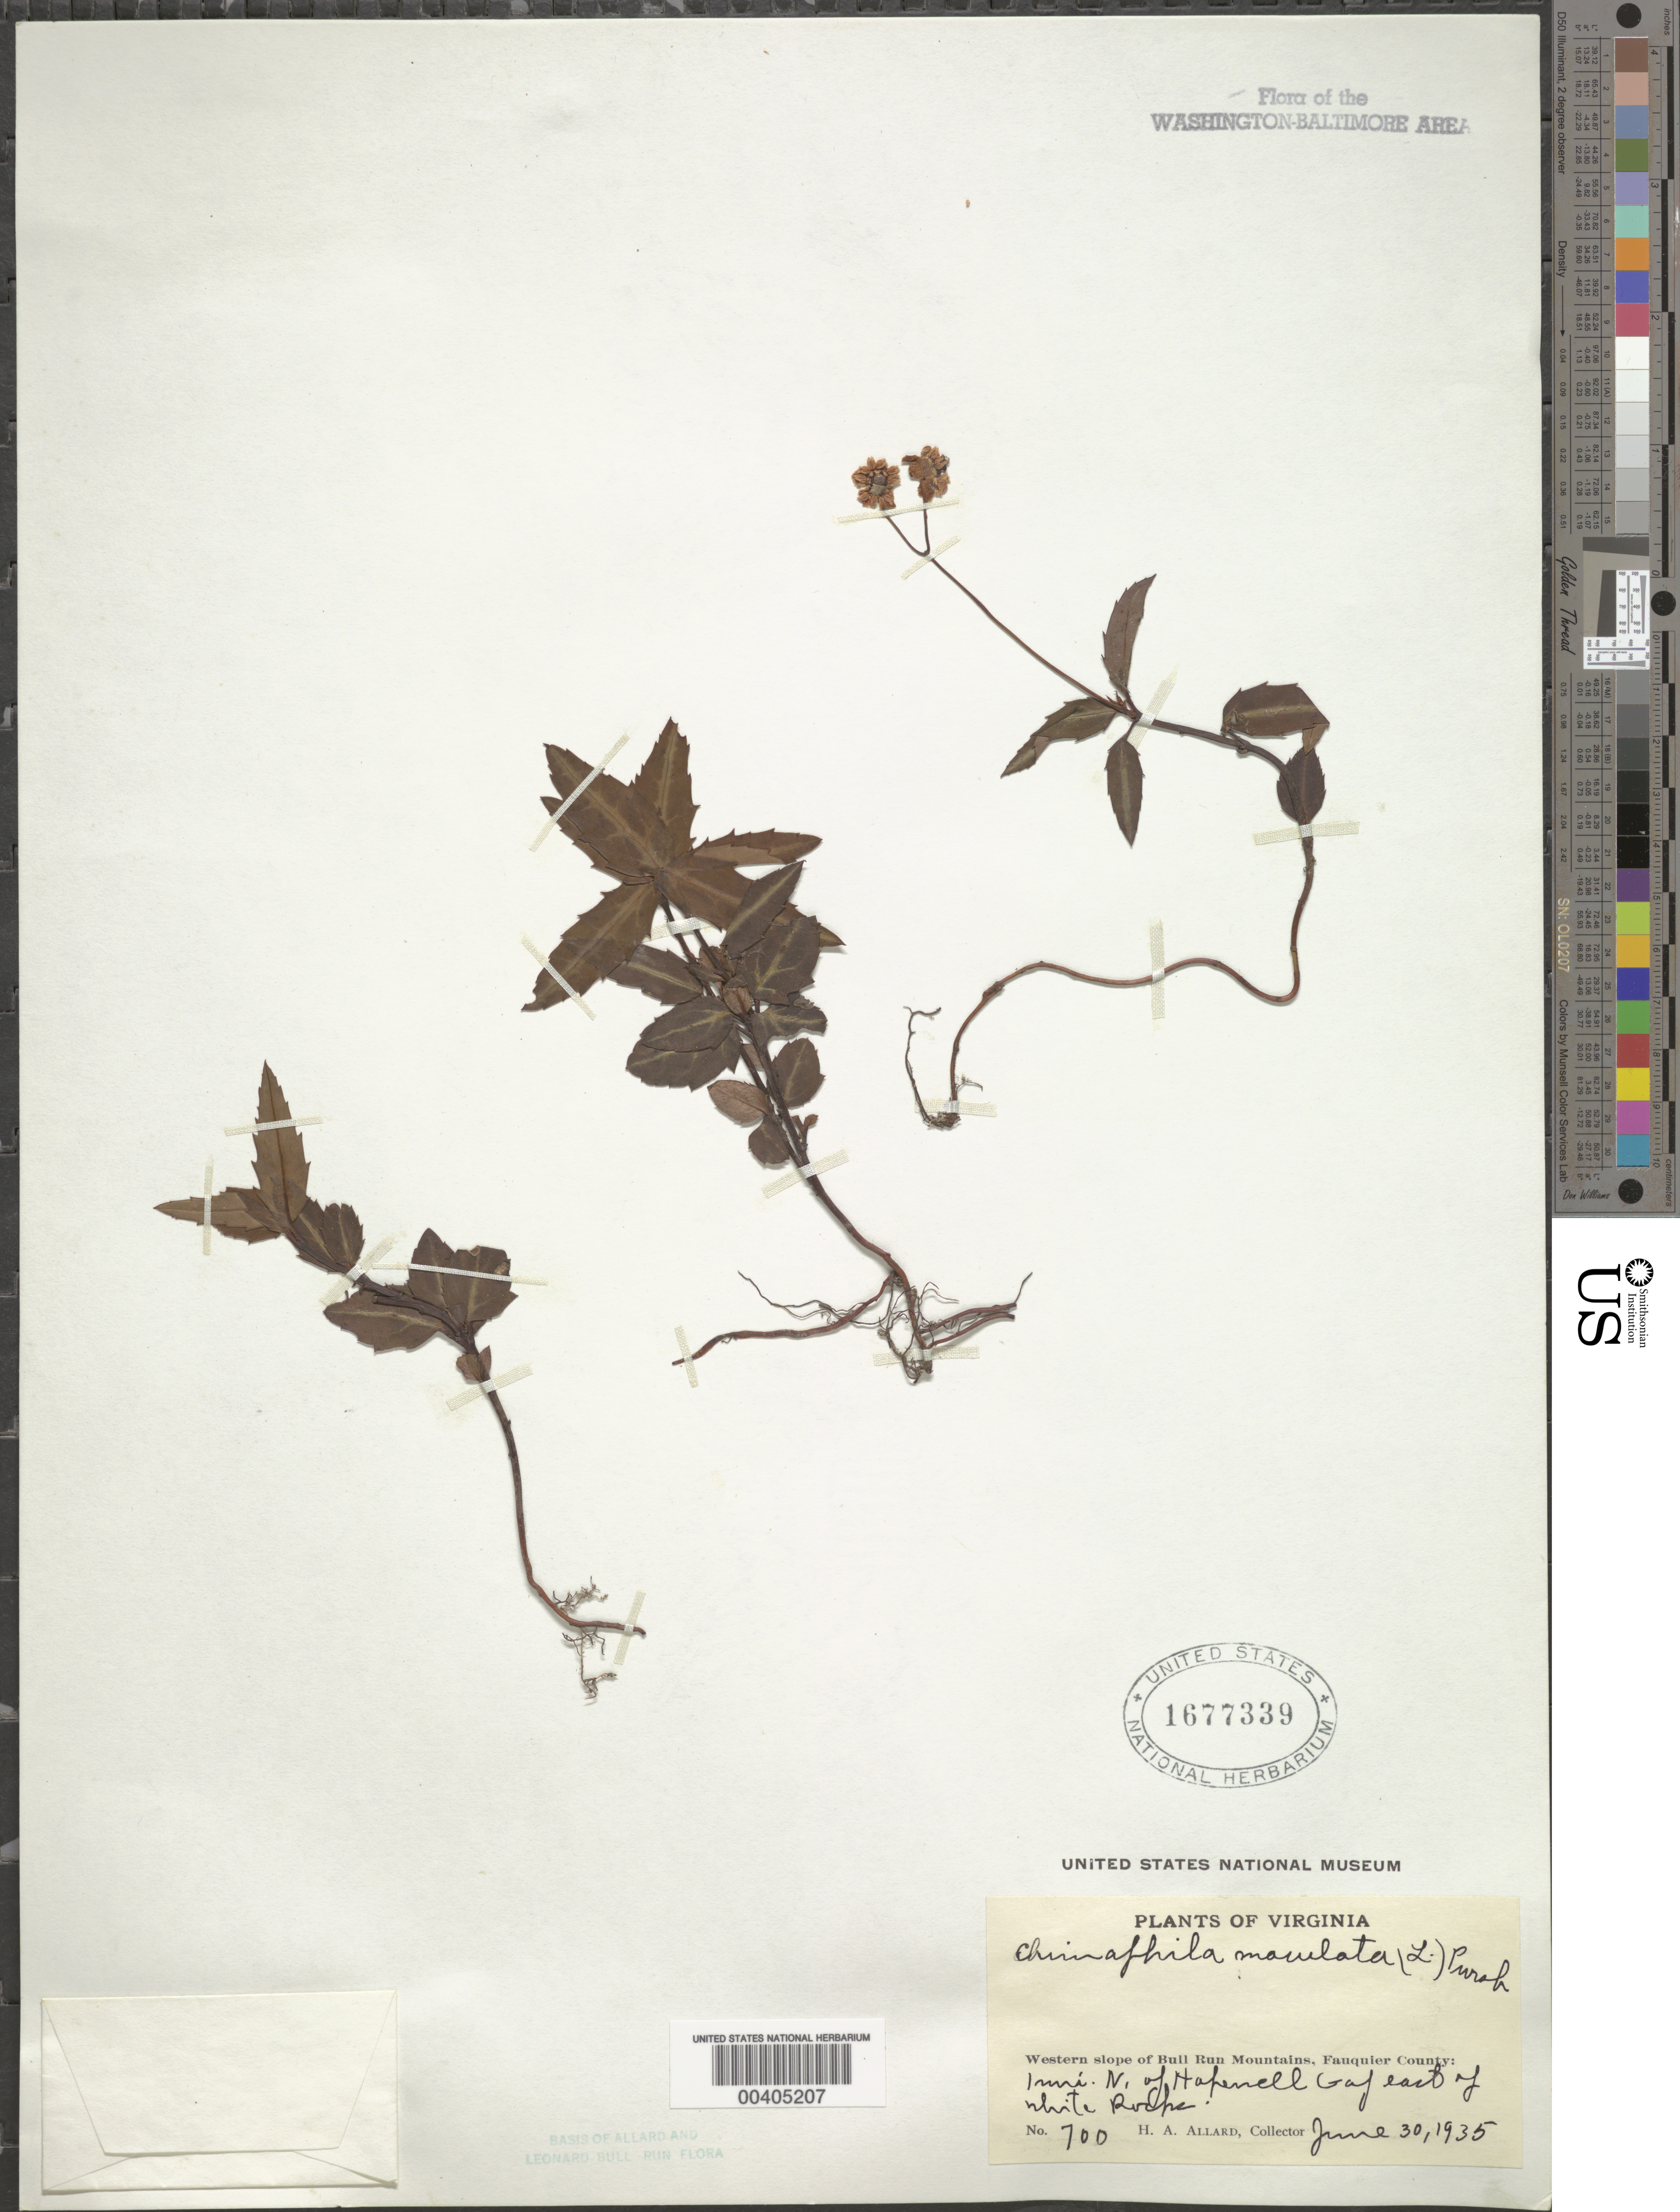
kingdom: Plantae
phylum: Tracheophyta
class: Magnoliopsida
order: Ericales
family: Ericaceae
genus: Chimaphila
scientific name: Chimaphila maculata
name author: (L.) Pursh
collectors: H. A. Allard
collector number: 700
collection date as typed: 30 Jun 1935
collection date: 1935-06-30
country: United States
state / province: Virginia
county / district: Fauquier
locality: North of Hopewell Gap, east of White Rock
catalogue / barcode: US 1677339